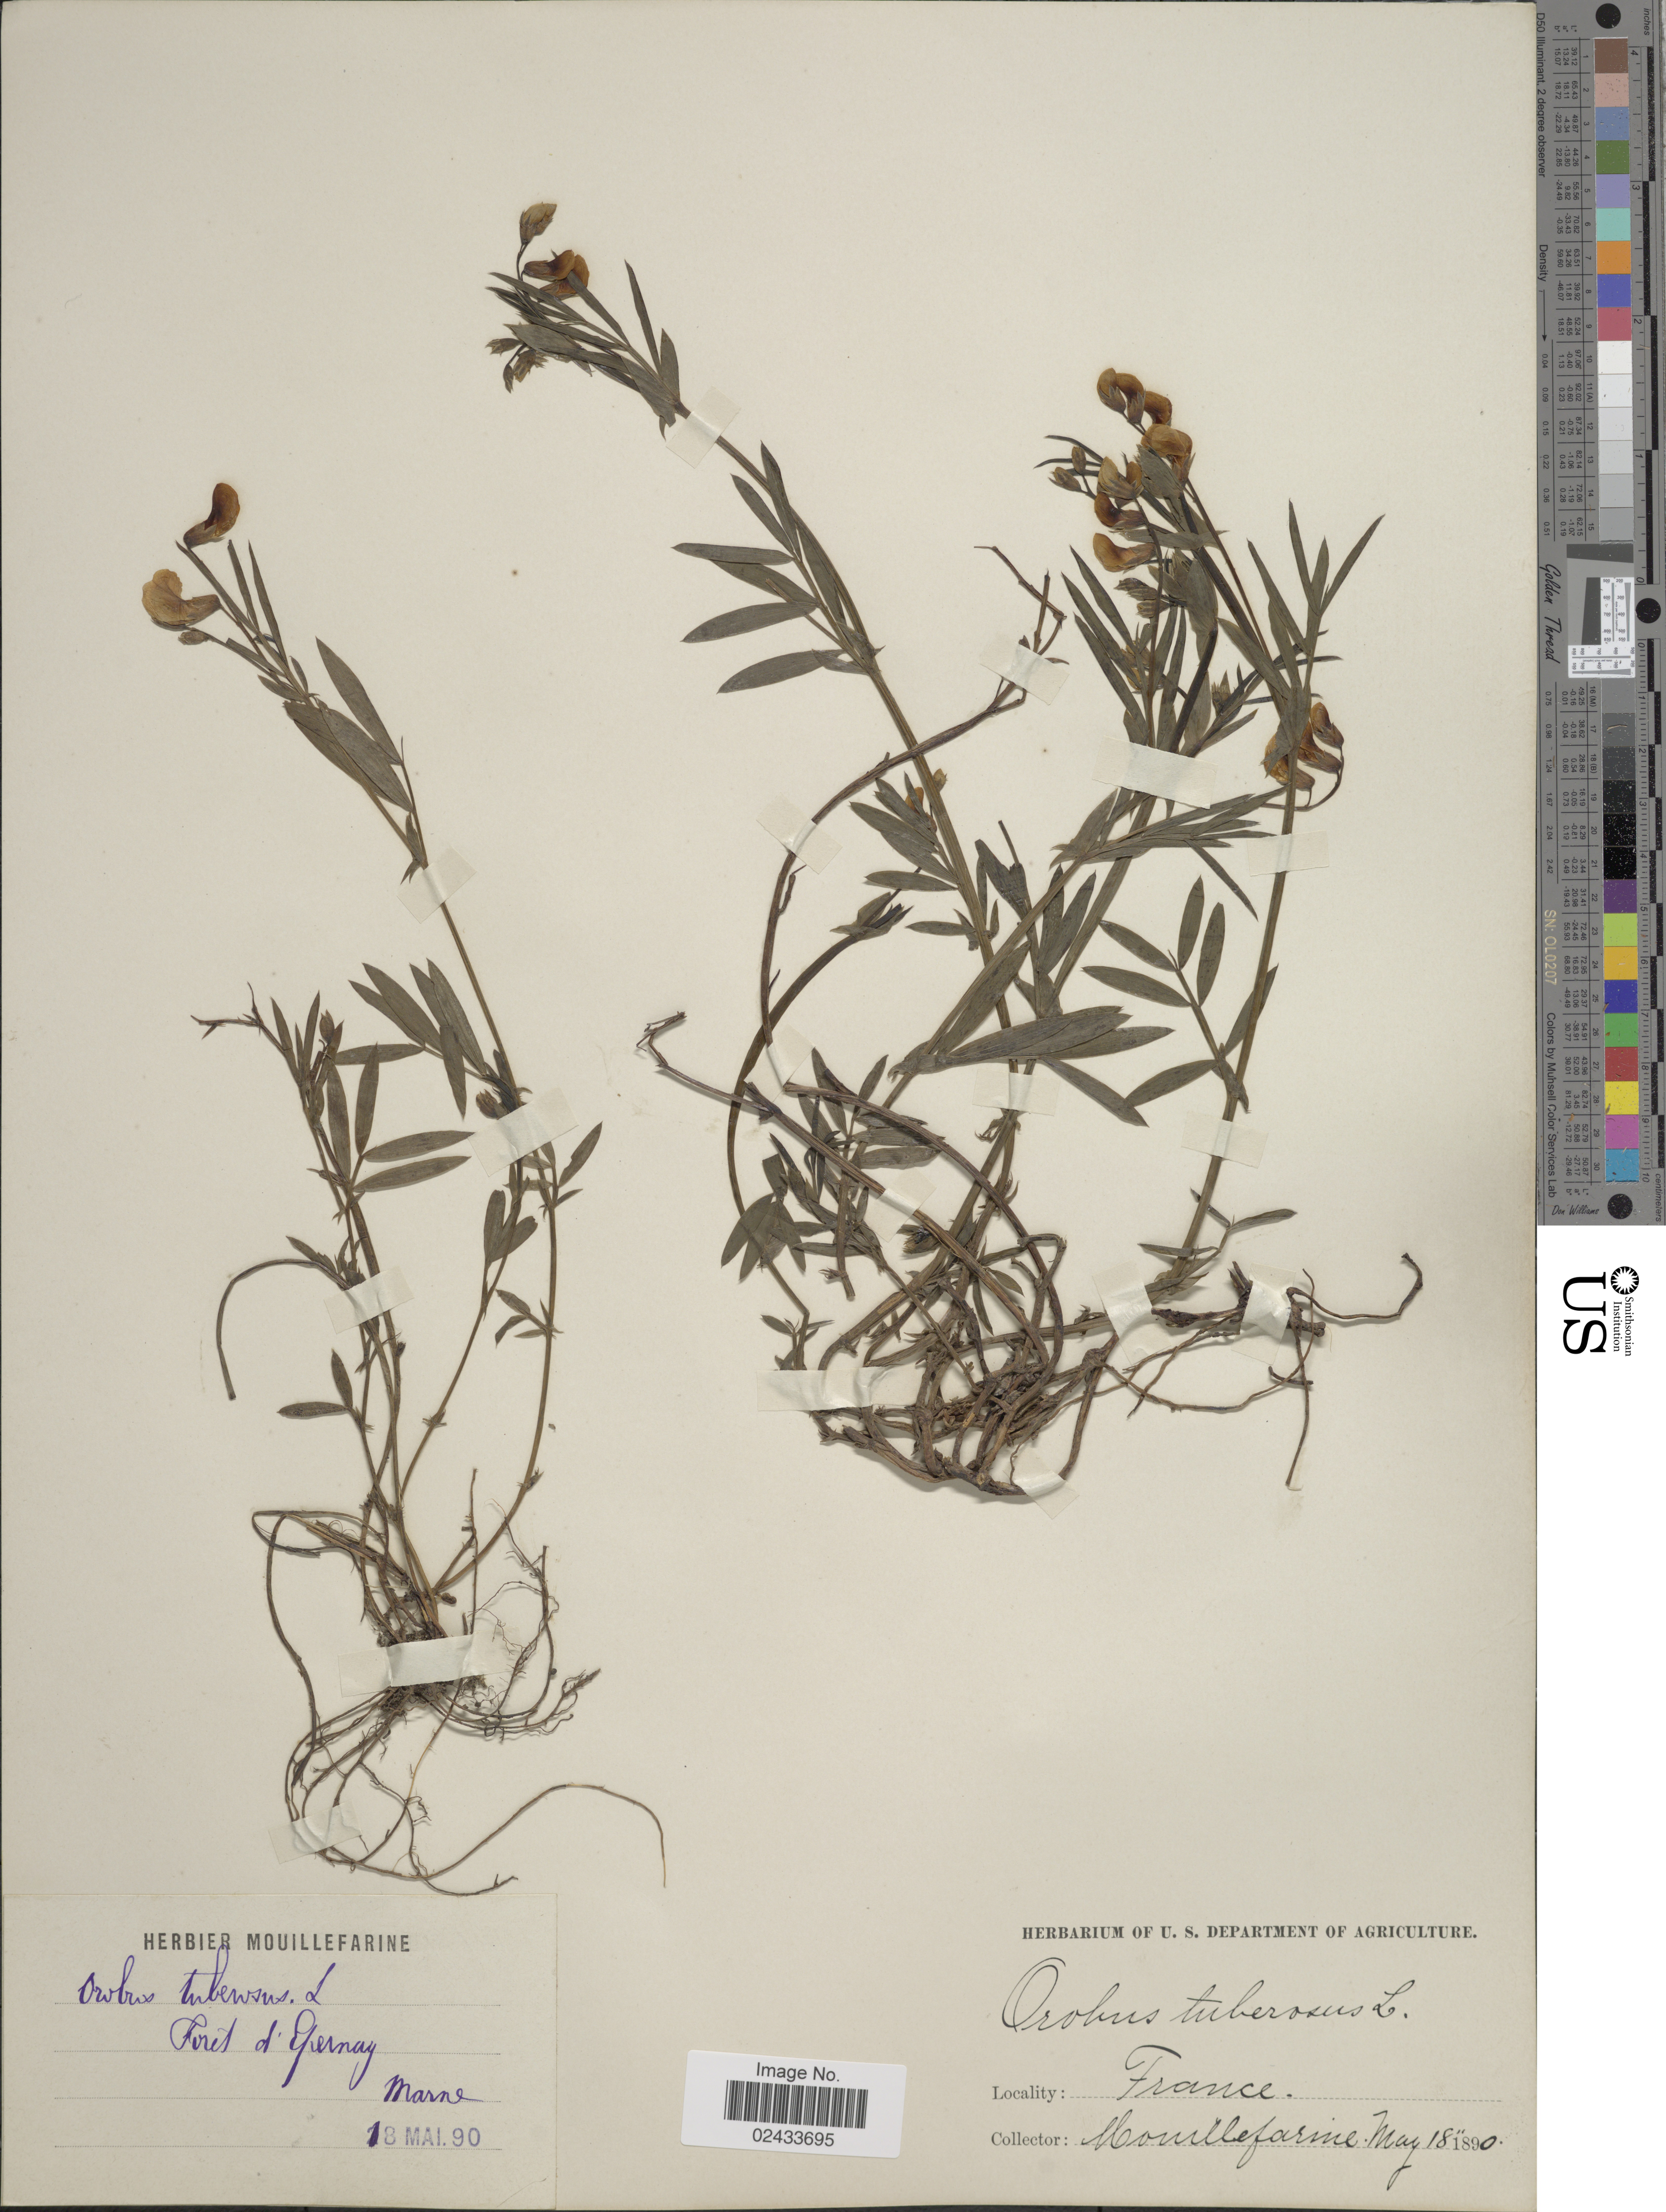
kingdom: Plantae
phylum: Tracheophyta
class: Magnoliopsida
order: Fabales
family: Fabaceae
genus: Lathyrus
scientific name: Lathyrus tuberosus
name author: L.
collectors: A. Mouillefarine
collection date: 1890-05-18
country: France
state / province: Grand Est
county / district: Marne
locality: Forêt d'Epernay, Marne